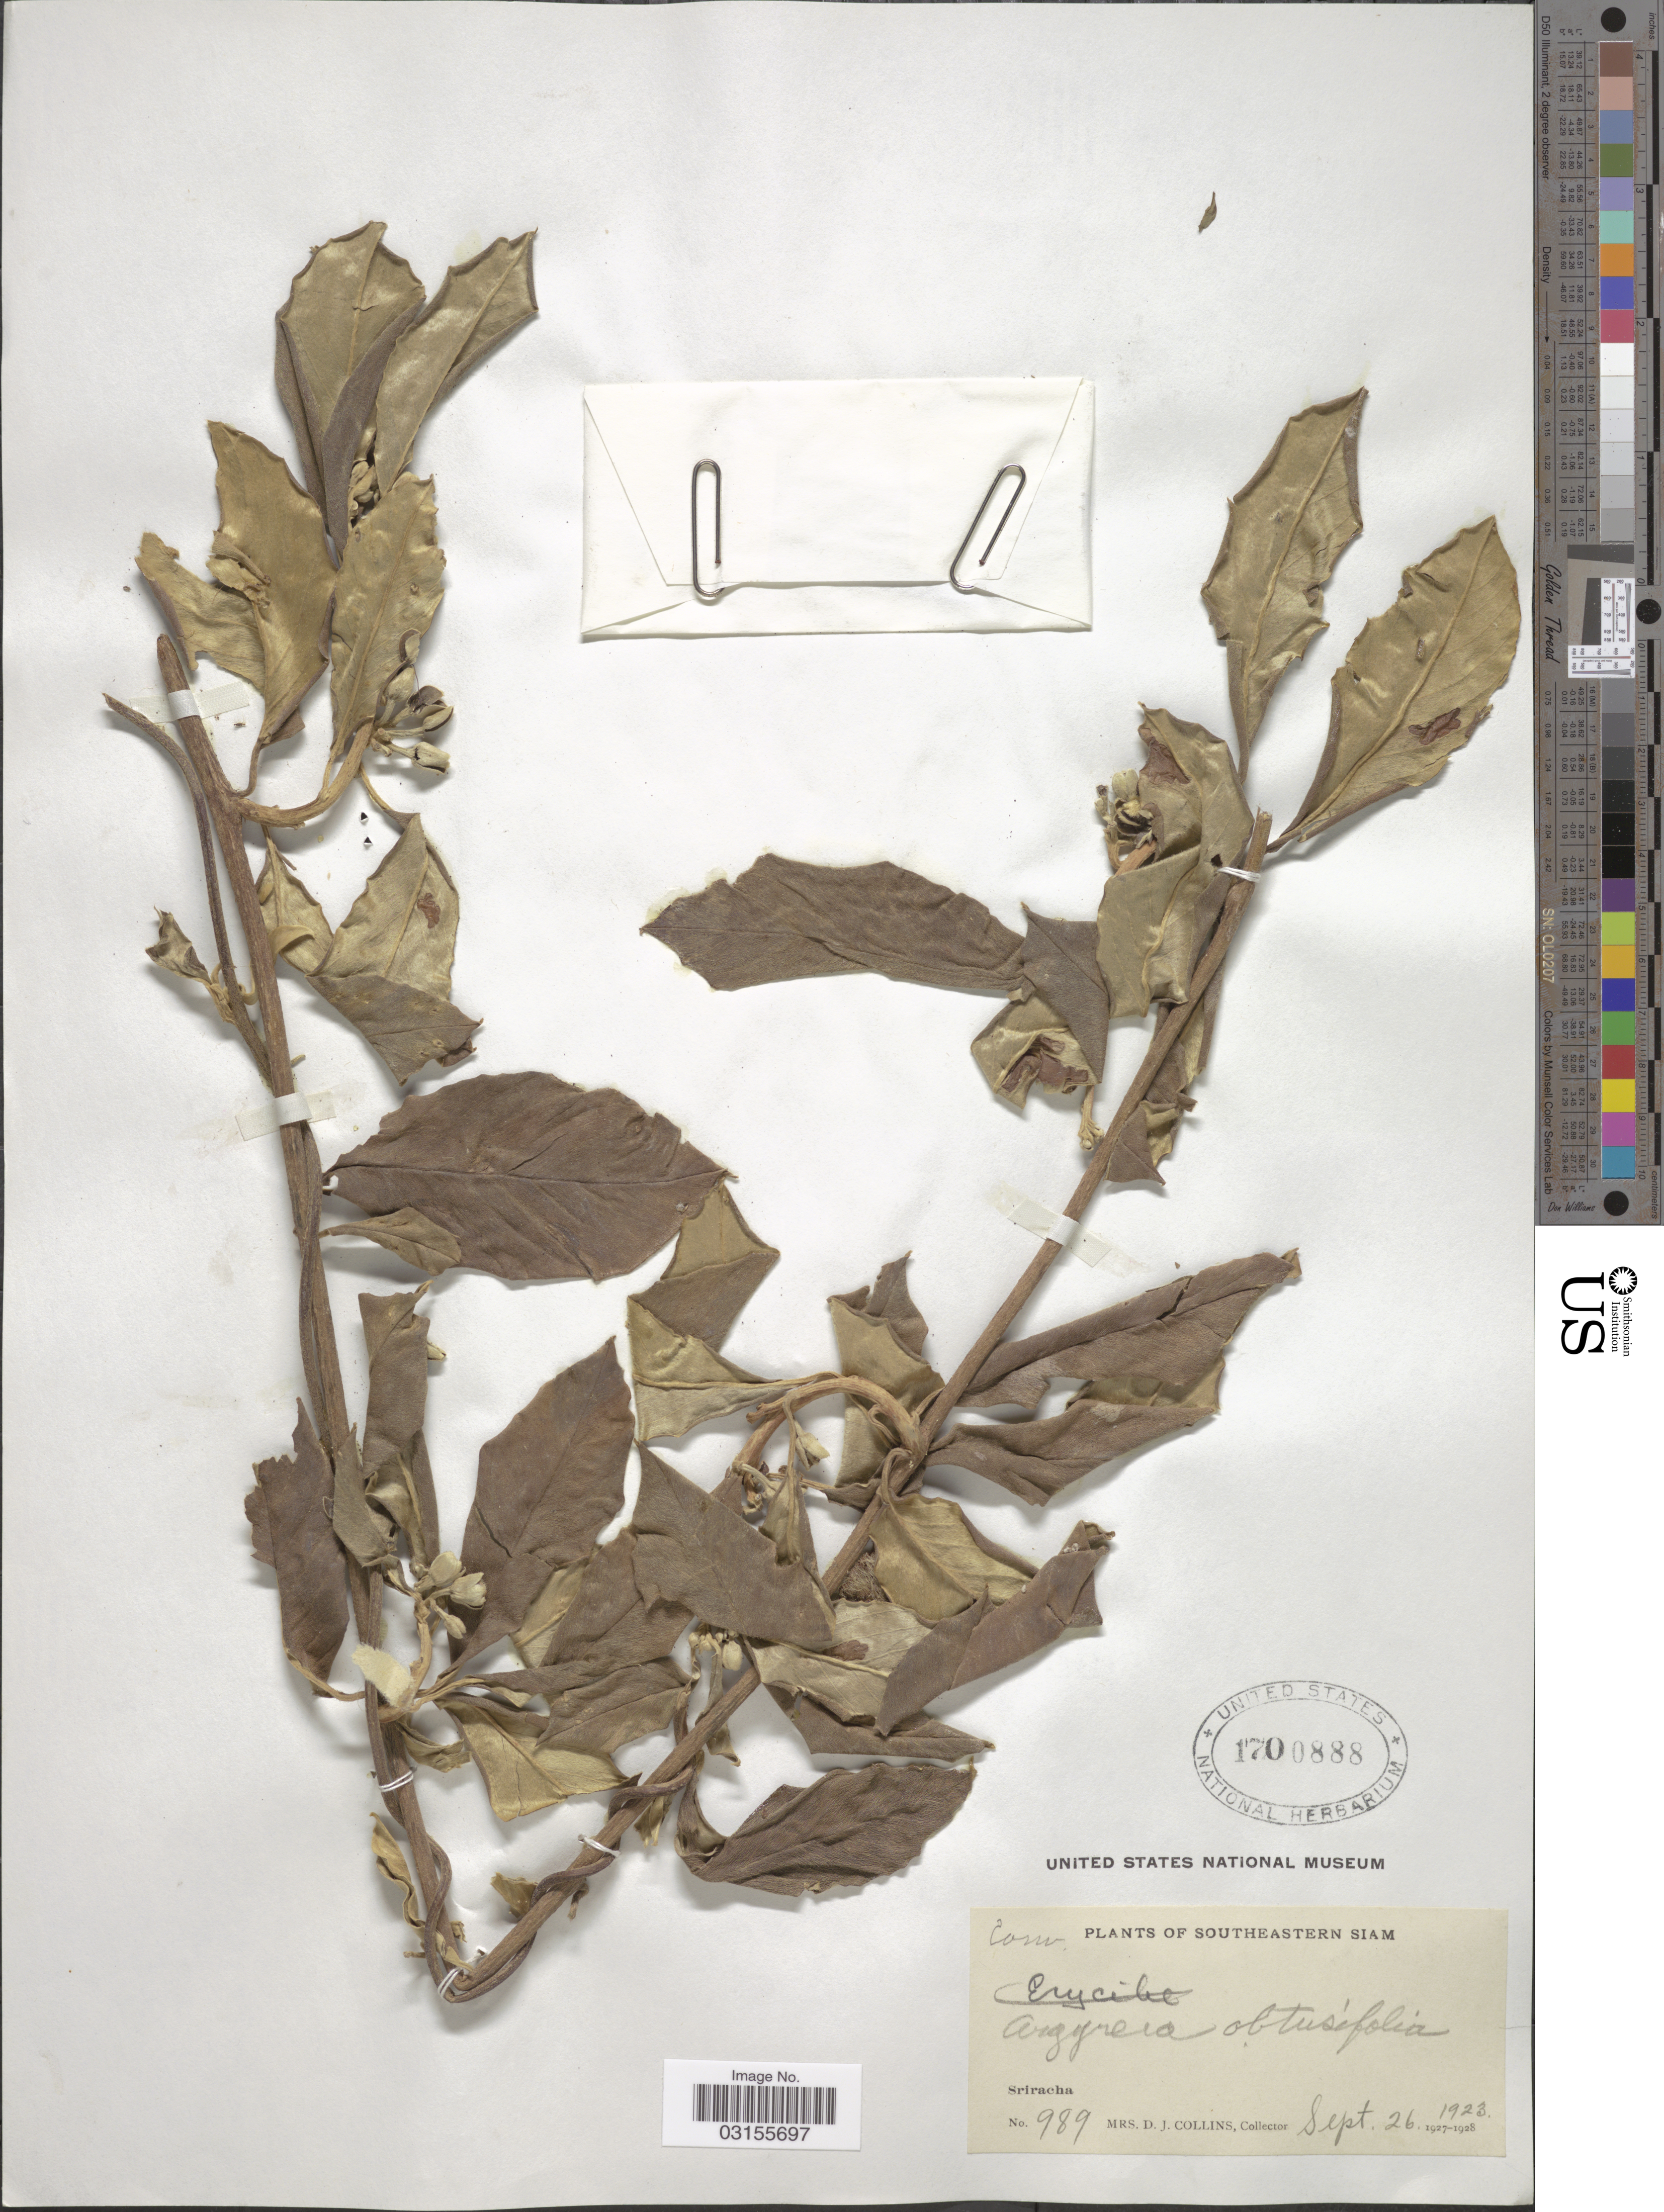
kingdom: Plantae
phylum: Tracheophyta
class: Magnoliopsida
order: Solanales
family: Convolvulaceae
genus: Argyreia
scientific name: Argyreia obtusifolia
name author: Lour.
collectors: Mrs. D. J. Collins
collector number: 989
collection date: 1923-09-26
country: Thailand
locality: Southeastern Siam. Sriracha.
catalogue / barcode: US 1700888